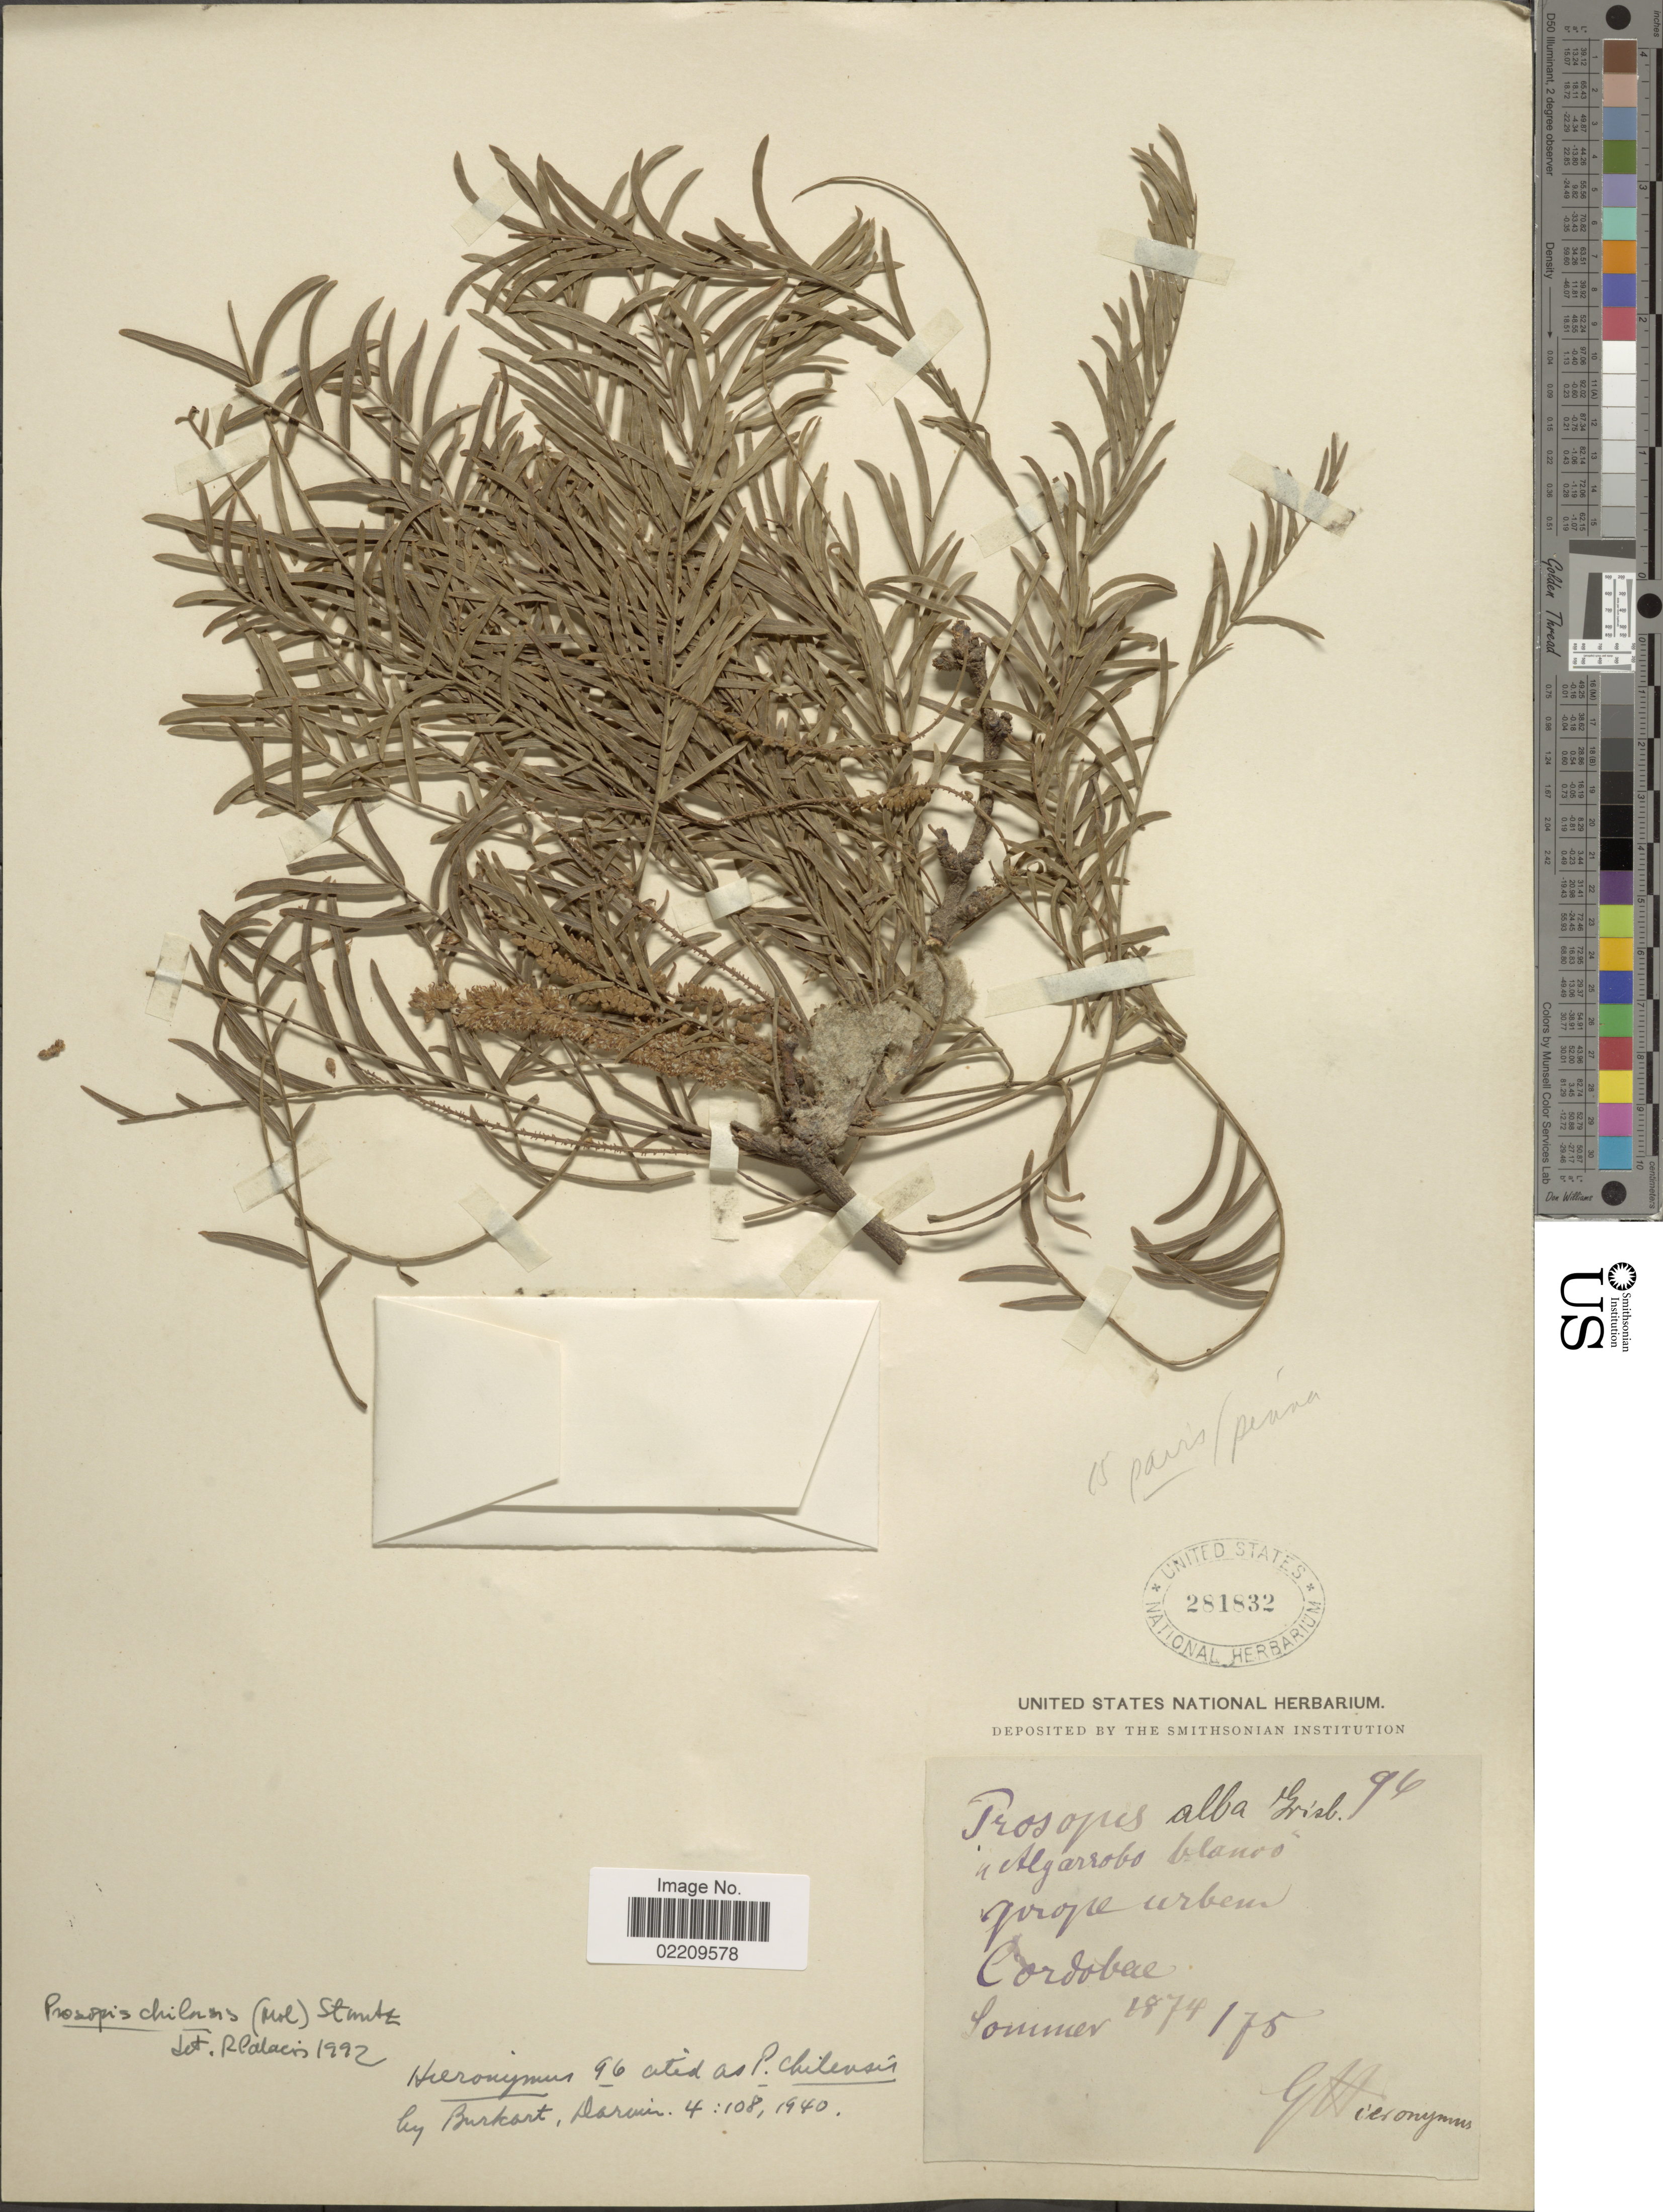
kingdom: Plantae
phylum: Tracheophyta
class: Magnoliopsida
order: Fabales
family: Fabaceae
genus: Neltuma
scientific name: Neltuma chilensis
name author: (Molina) C. E. Hughes & G.P. Lewis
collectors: G. H. Hieronymus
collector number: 96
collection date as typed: sommer 1874/75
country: Argentina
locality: Cordobae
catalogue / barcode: US 281832